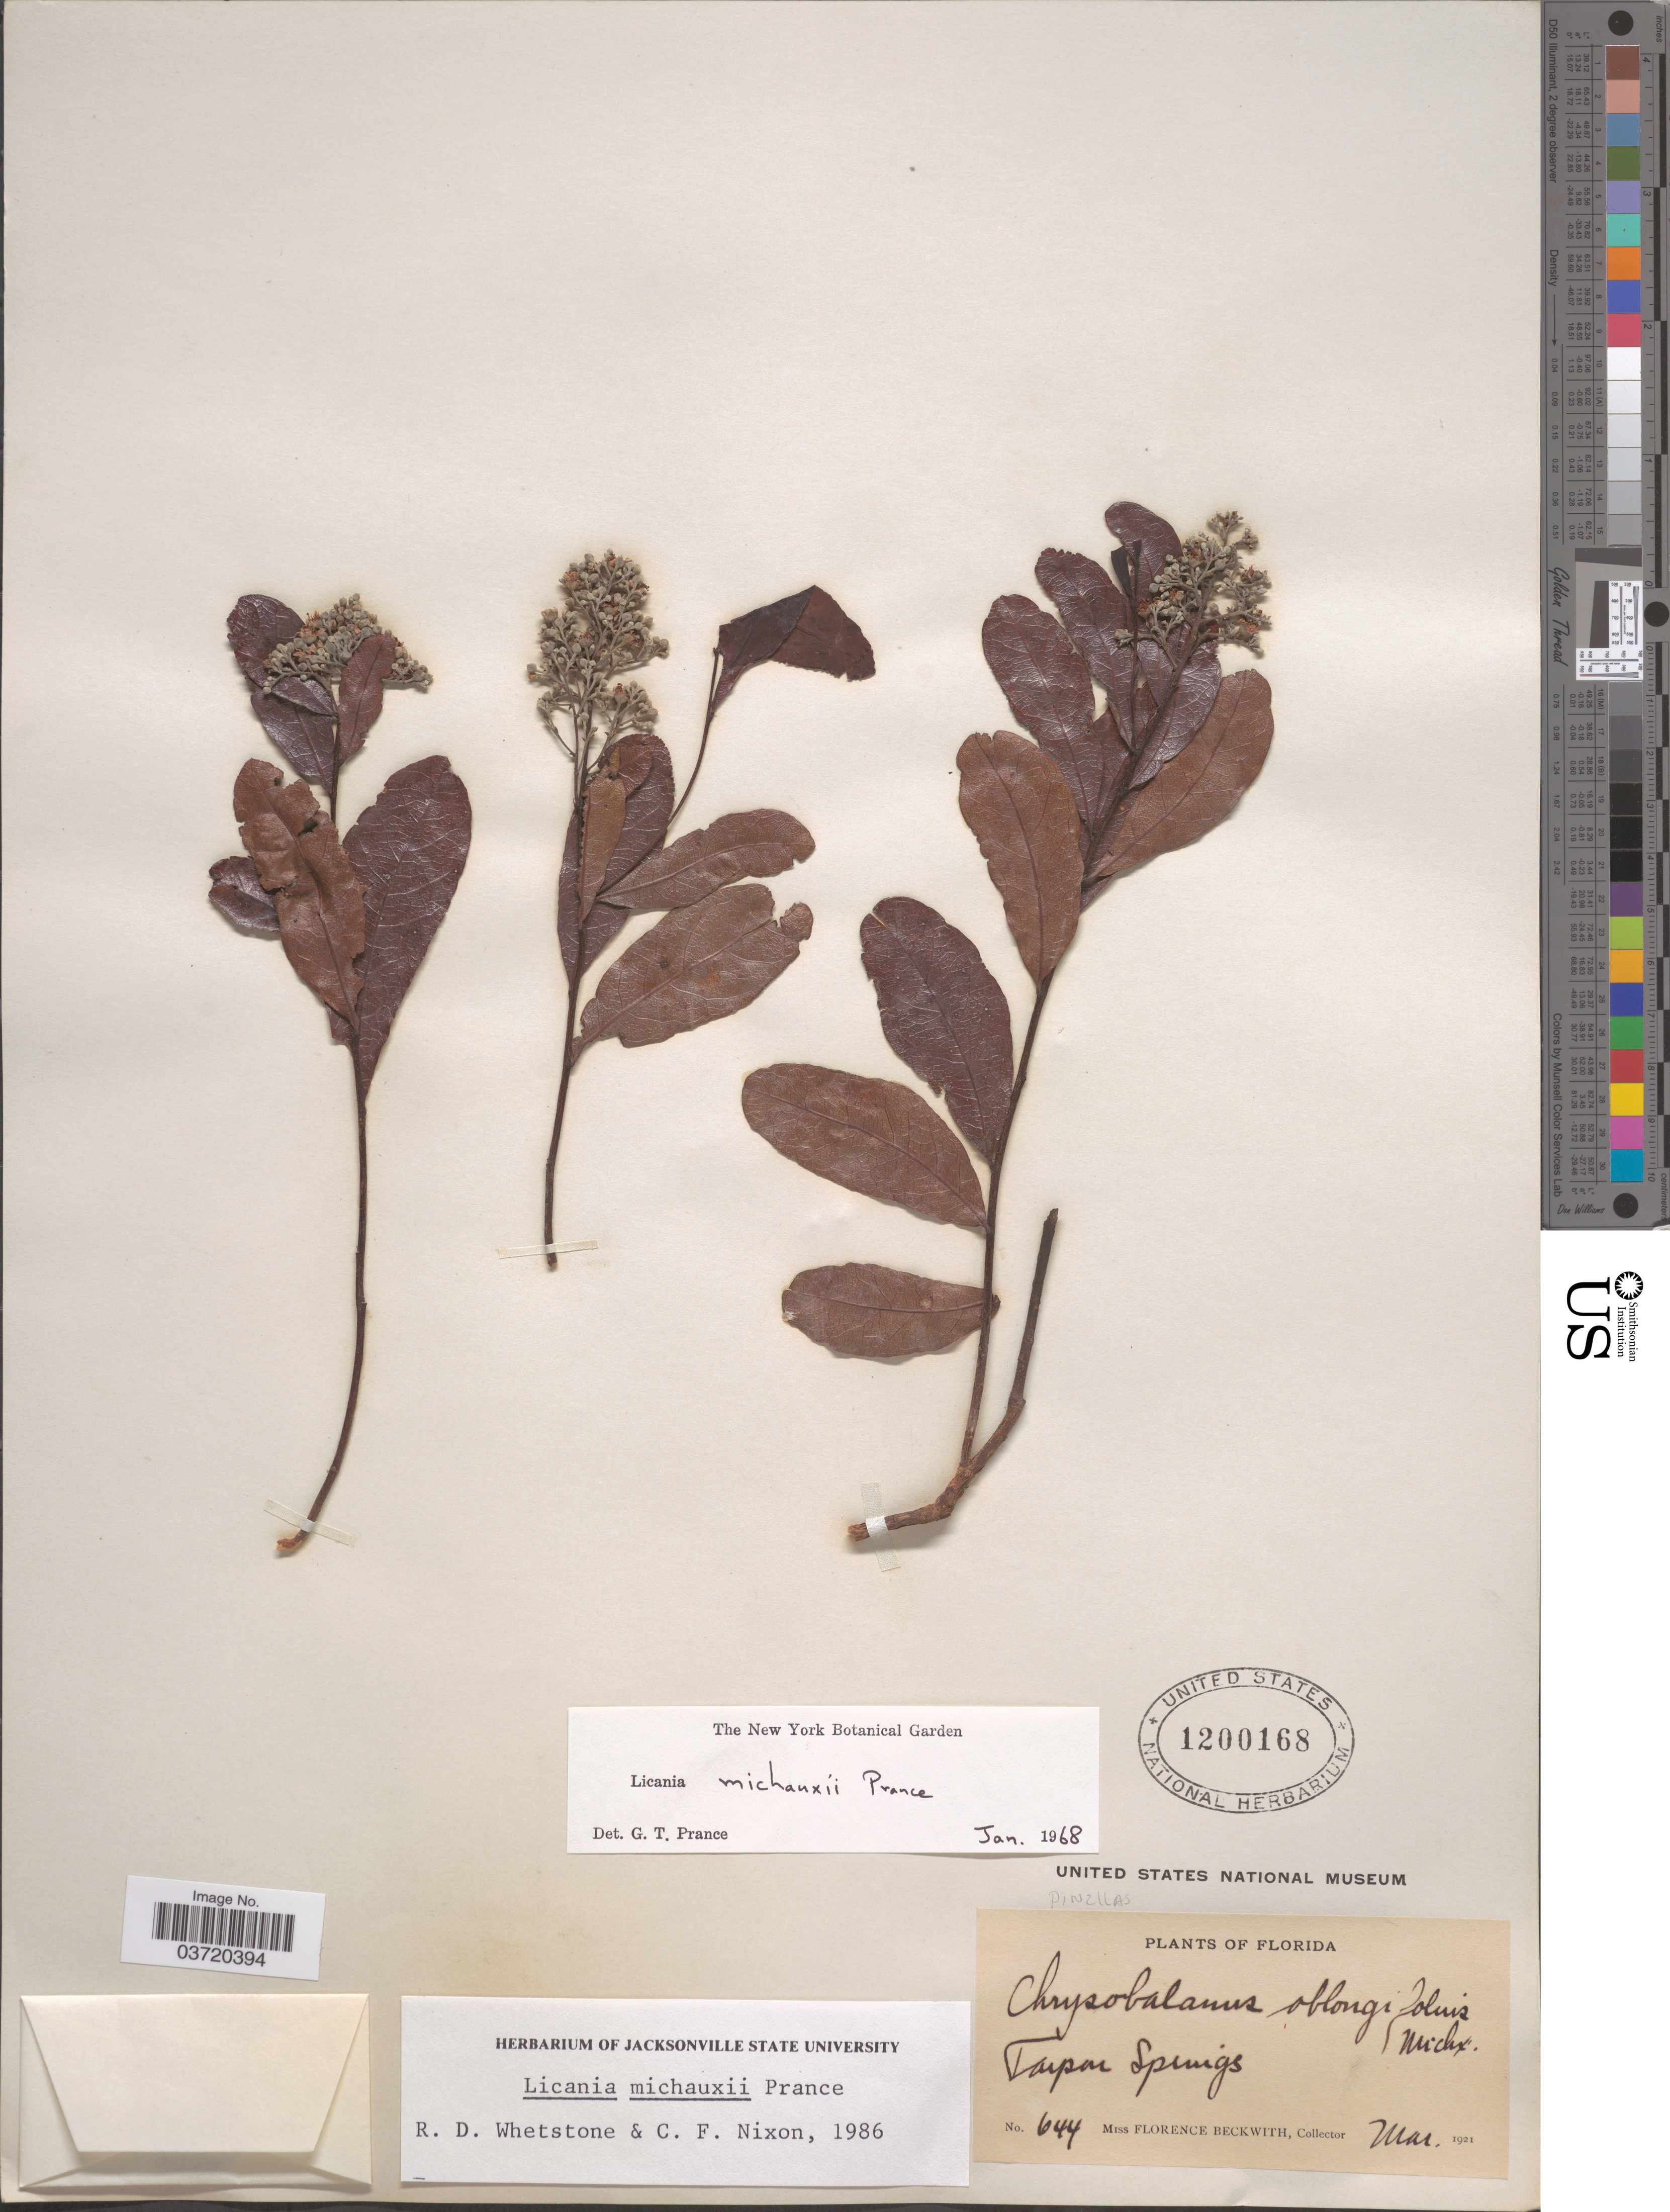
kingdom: Plantae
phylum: Tracheophyta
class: Magnoliopsida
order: Malpighiales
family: Chrysobalanaceae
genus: Geobalanus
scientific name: Geobalanus oblongifolius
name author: (Michx.) Small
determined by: Strong, M. T., (US), Smithsonian Institution - National Museum of Natural History (UNITED STATES)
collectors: F. Beckwith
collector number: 644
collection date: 1921-03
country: United States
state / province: Florida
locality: Tarpon Springs.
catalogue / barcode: US 1200168